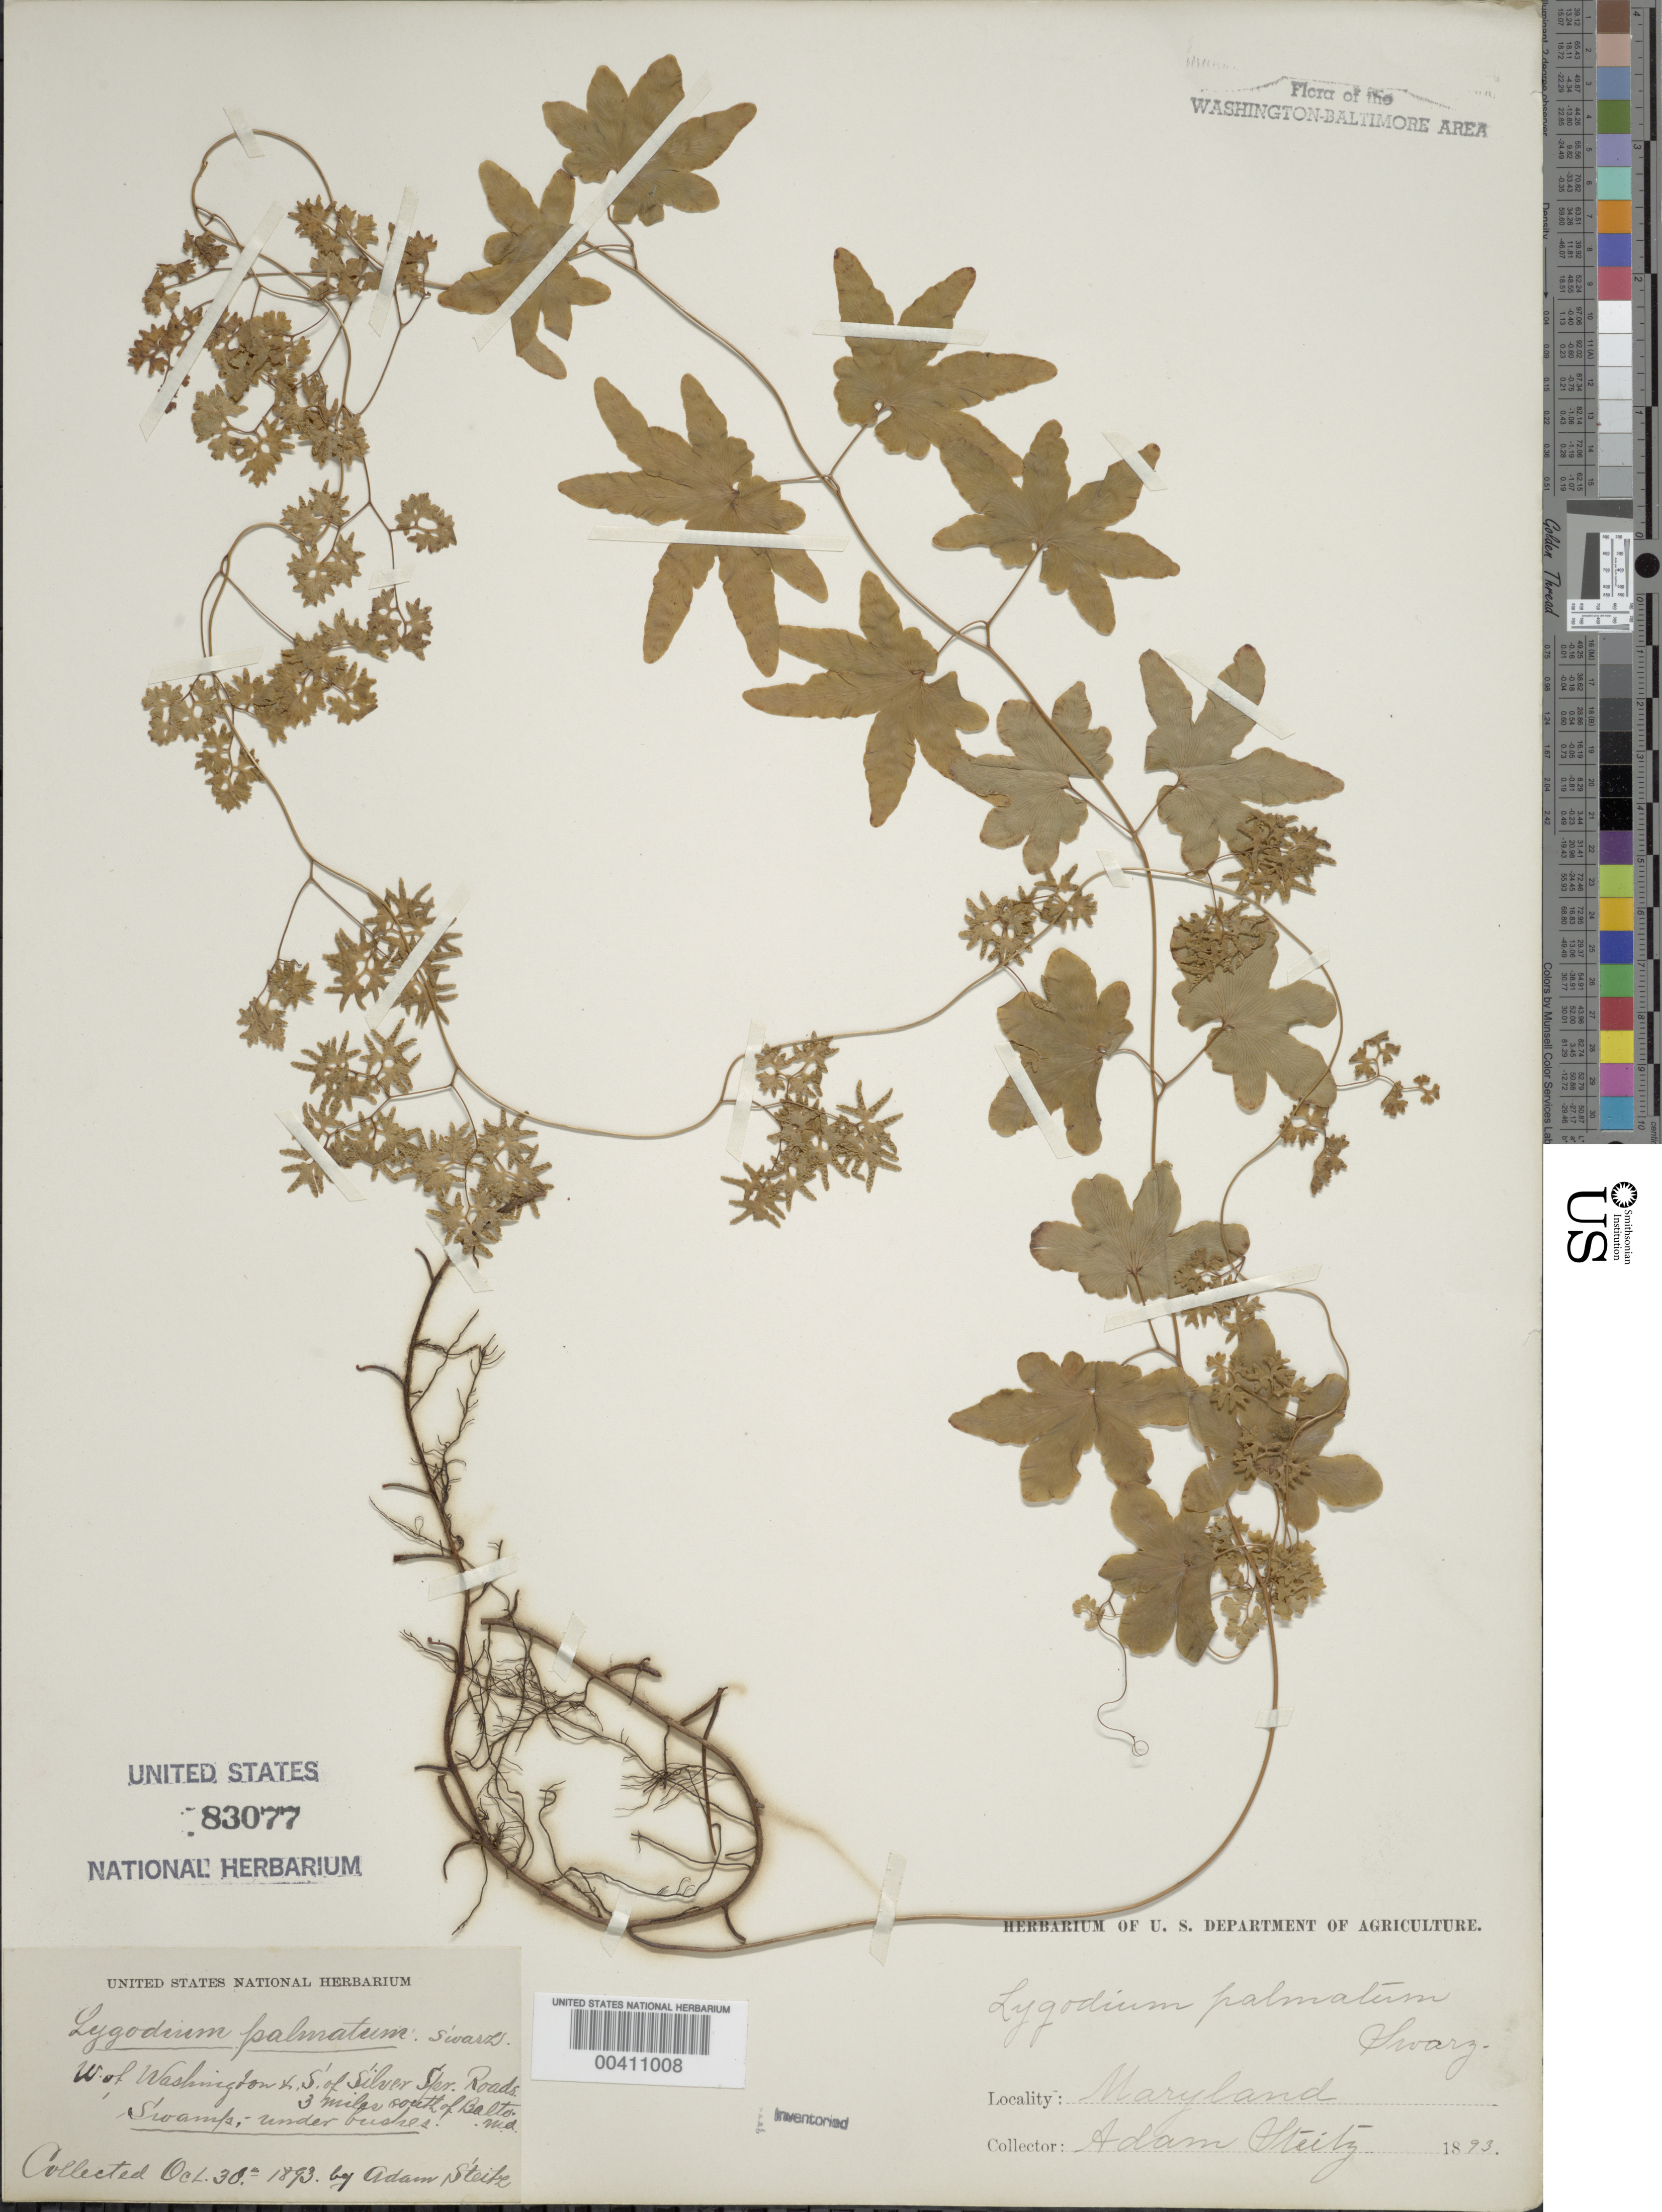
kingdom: Plantae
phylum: Tracheophyta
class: Polypodiopsida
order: Schizaeales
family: Lygodiaceae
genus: Lygodium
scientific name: Lygodium palmatum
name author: (Bernh.) Sw.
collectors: A. Steitz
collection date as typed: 30 Oct 1893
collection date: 1893-10-30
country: United States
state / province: Maryland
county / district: Baltimore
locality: W of Washington, S of Silver Spring roads, 3 miles S of Baltimore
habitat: Swamps, under bushes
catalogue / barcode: US 83077